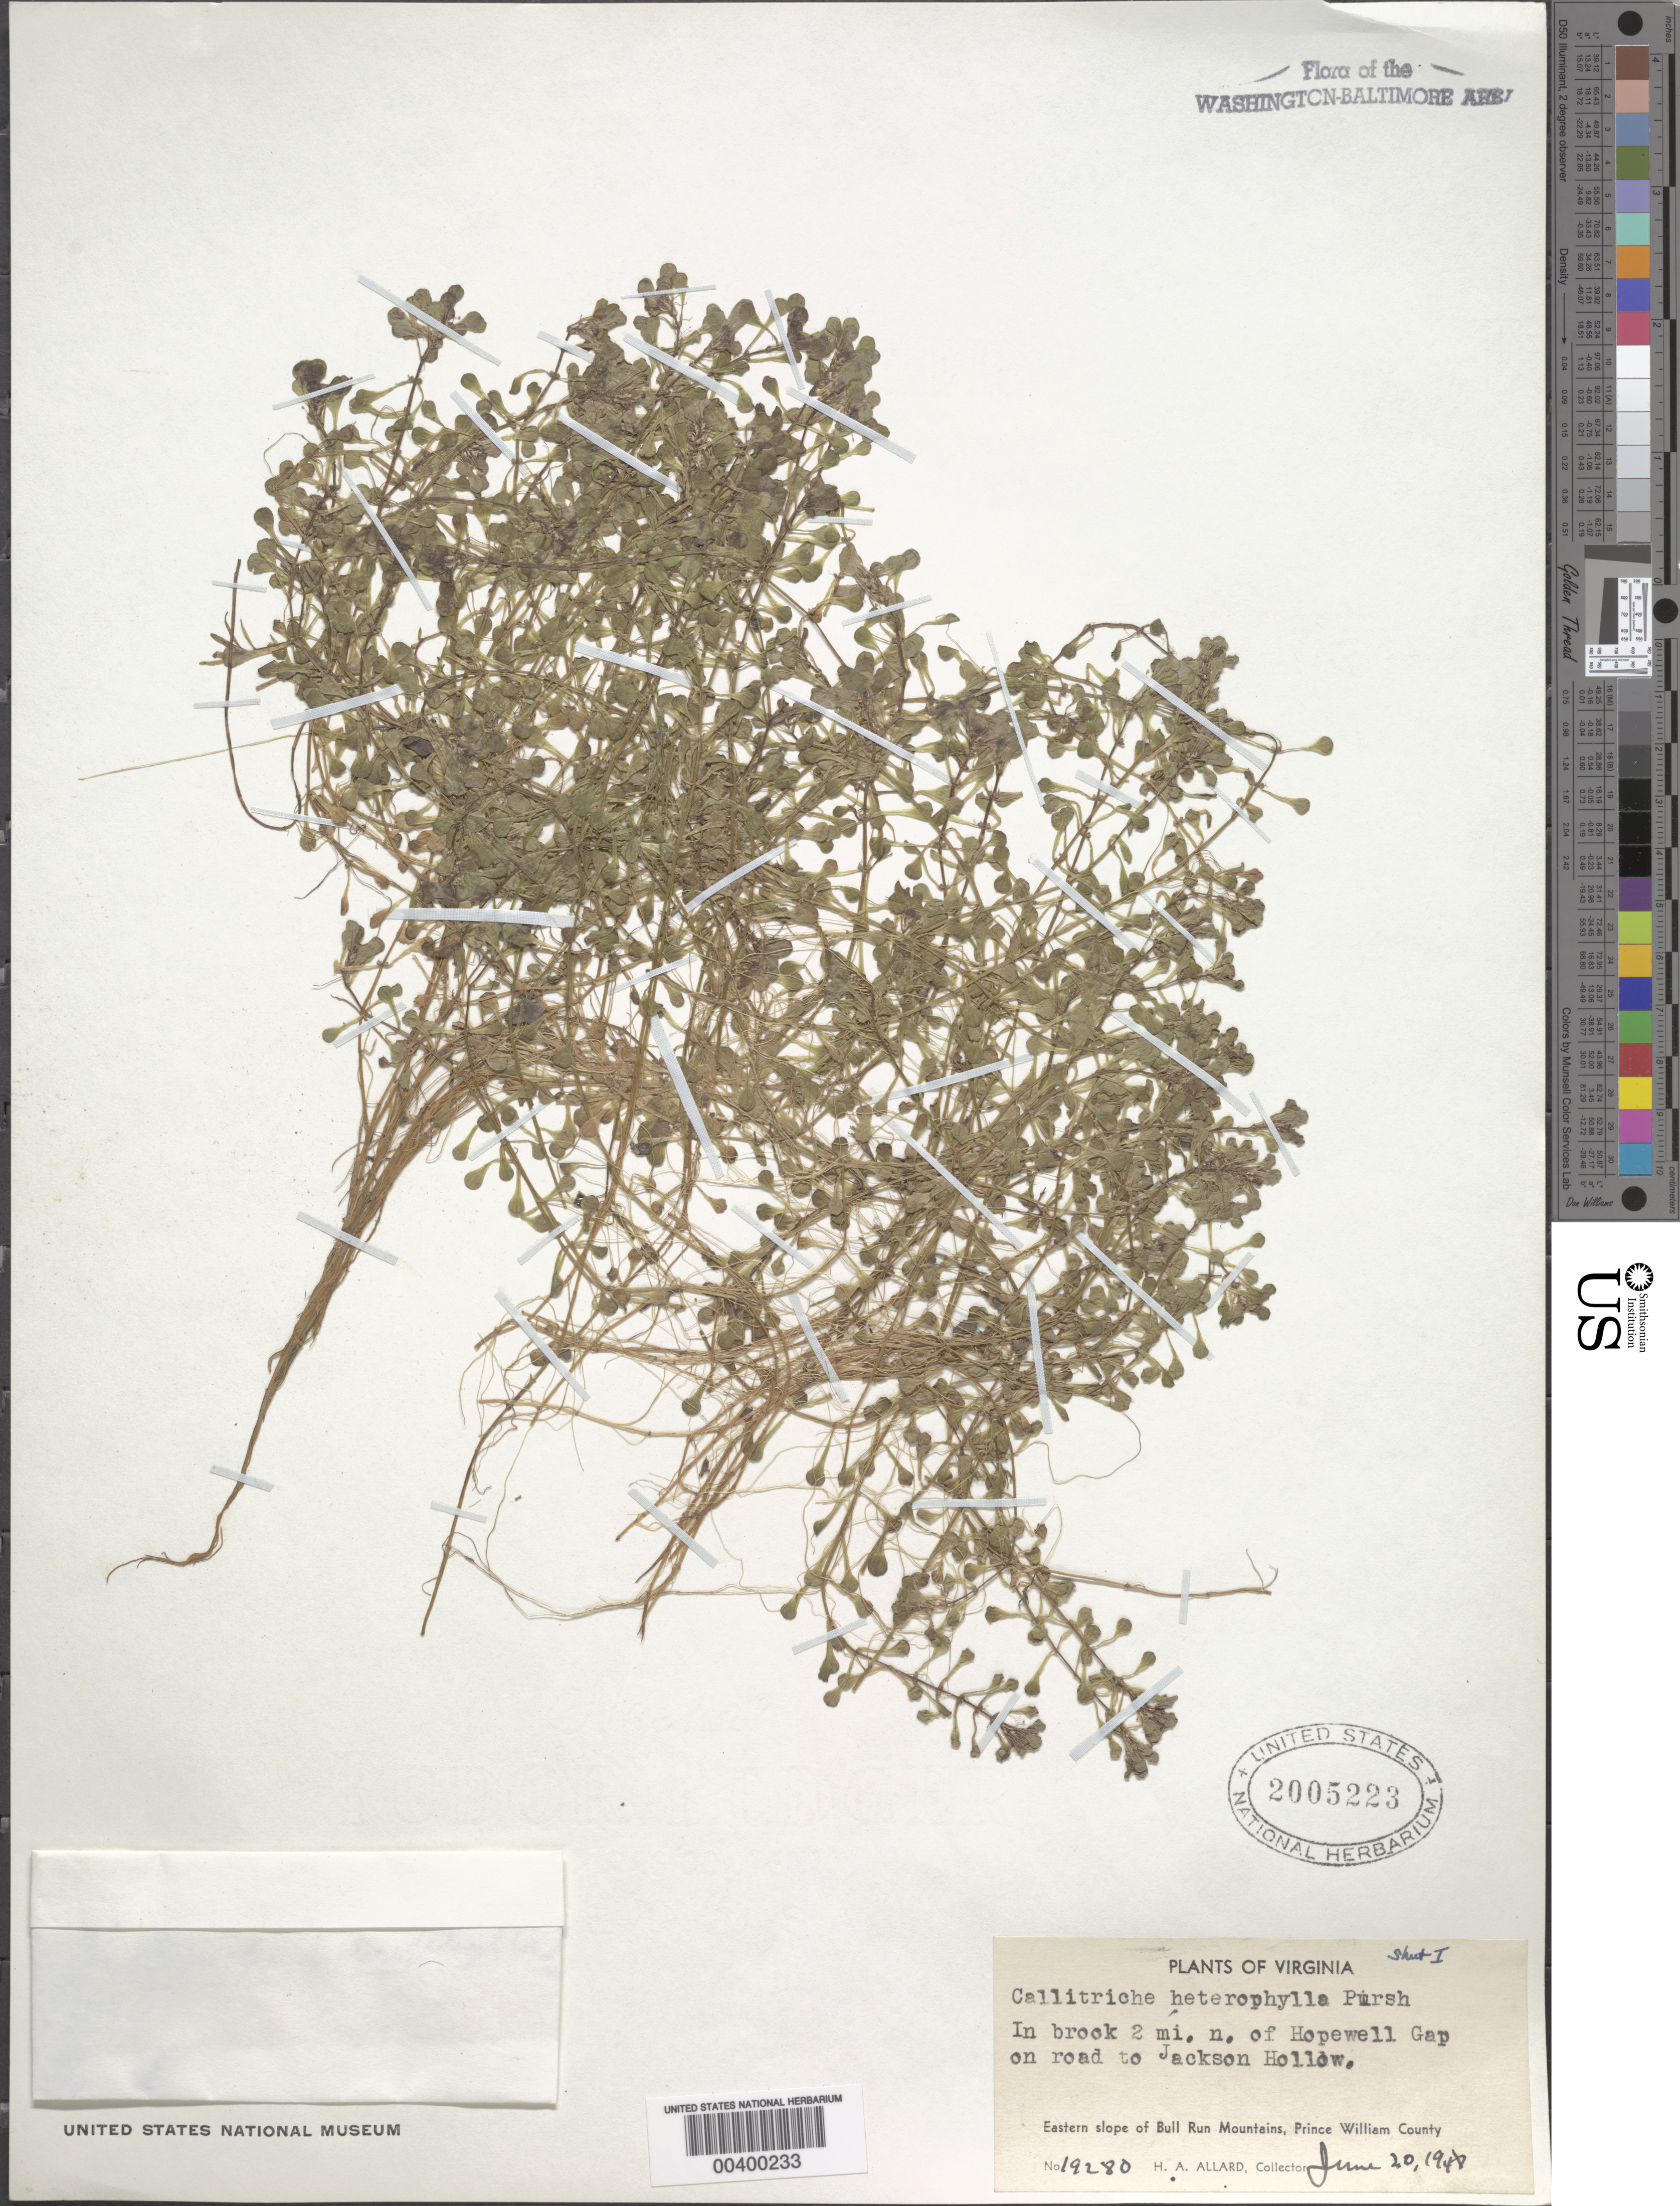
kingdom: Plantae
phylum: Tracheophyta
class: Magnoliopsida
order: Lamiales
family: Plantaginaceae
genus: Callitriche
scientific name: Callitriche heterophylla Pursh emend. Darby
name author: Pursh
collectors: H. A. Allard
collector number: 19280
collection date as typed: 20 Jun 1948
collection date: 1948-06-20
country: United States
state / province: Virginia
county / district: Prince William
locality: Jackson Hollow, north of Hopewell Gap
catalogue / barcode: US 2005223